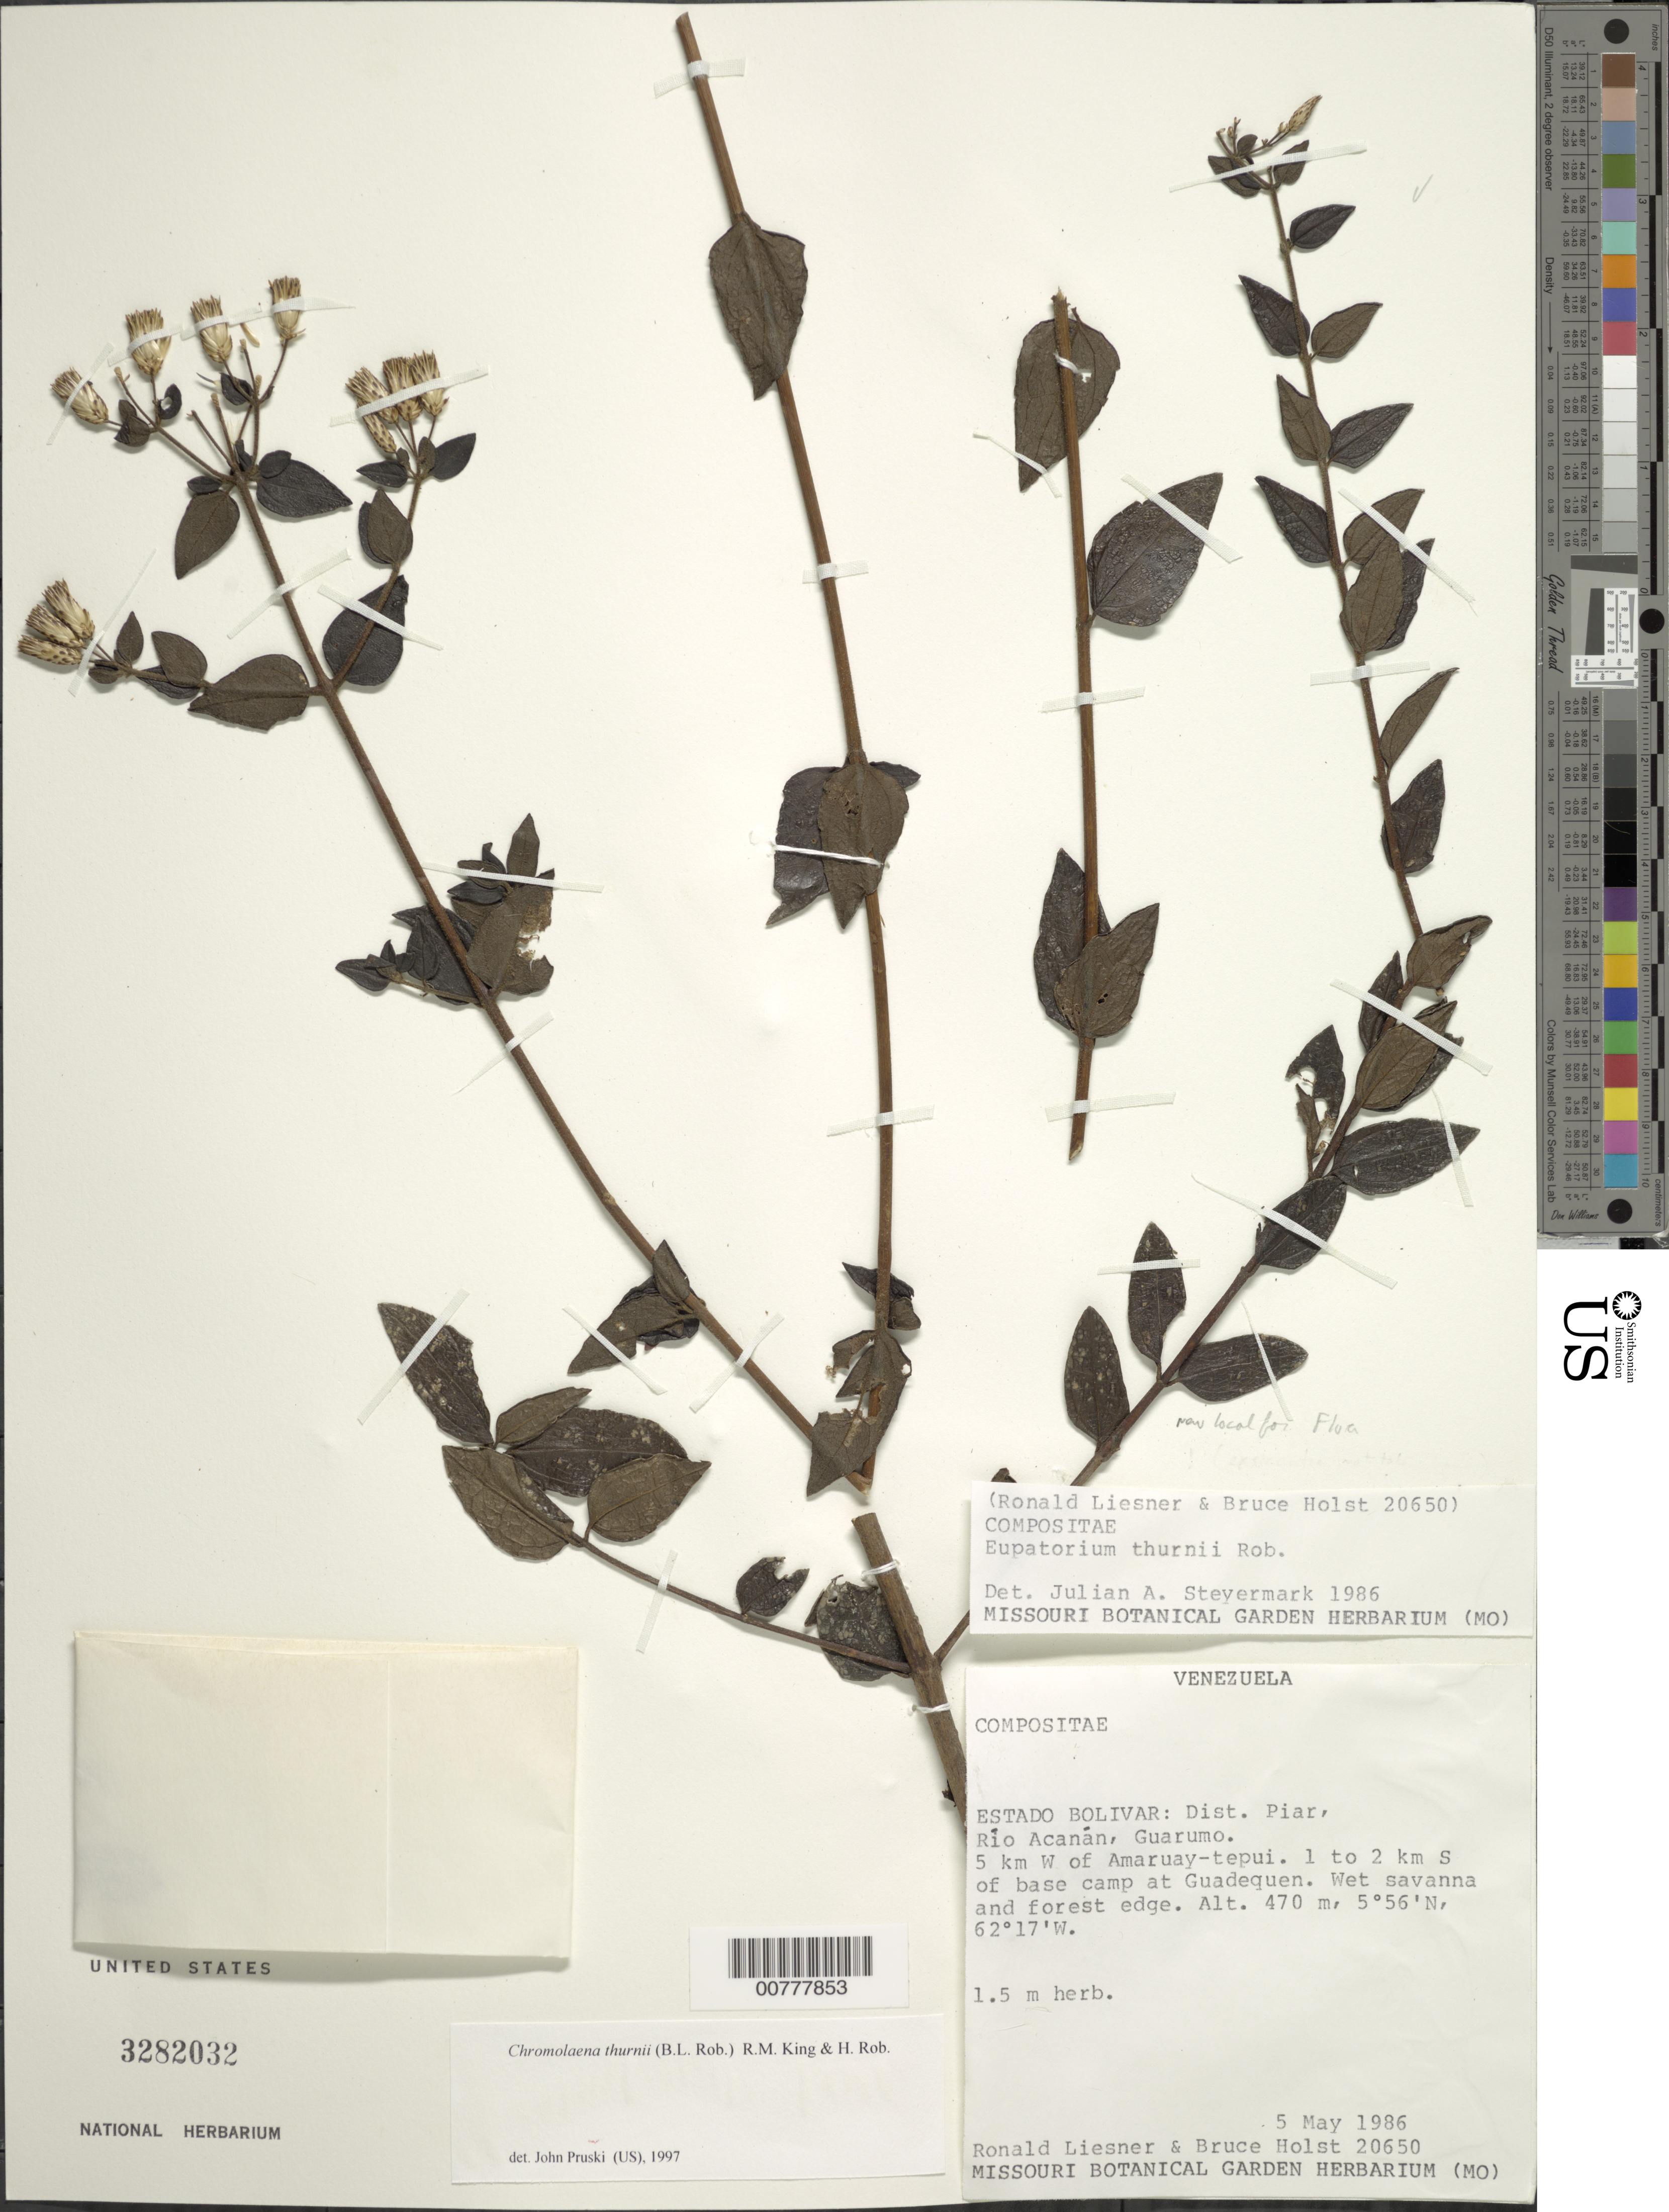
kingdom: Plantae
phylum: Tracheophyta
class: Magnoliopsida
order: Asterales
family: Asteraceae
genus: Chromolaena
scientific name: Chromolaena thurnii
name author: (B.L. Rob.) R.M. King & H. Rob.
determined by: Pruski, J. F.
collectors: R. L. Liesner & B. Holst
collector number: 20650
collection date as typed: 5-May-86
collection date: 1986-05-05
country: Venezuela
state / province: Bolívar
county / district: Piar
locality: Río Acaná, Guarumo, 5 km W of Amaruay-tepuí, 1-2 km S of base camp at Guadequen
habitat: Wet savanna and forest edge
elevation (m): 470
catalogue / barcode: US 3282032